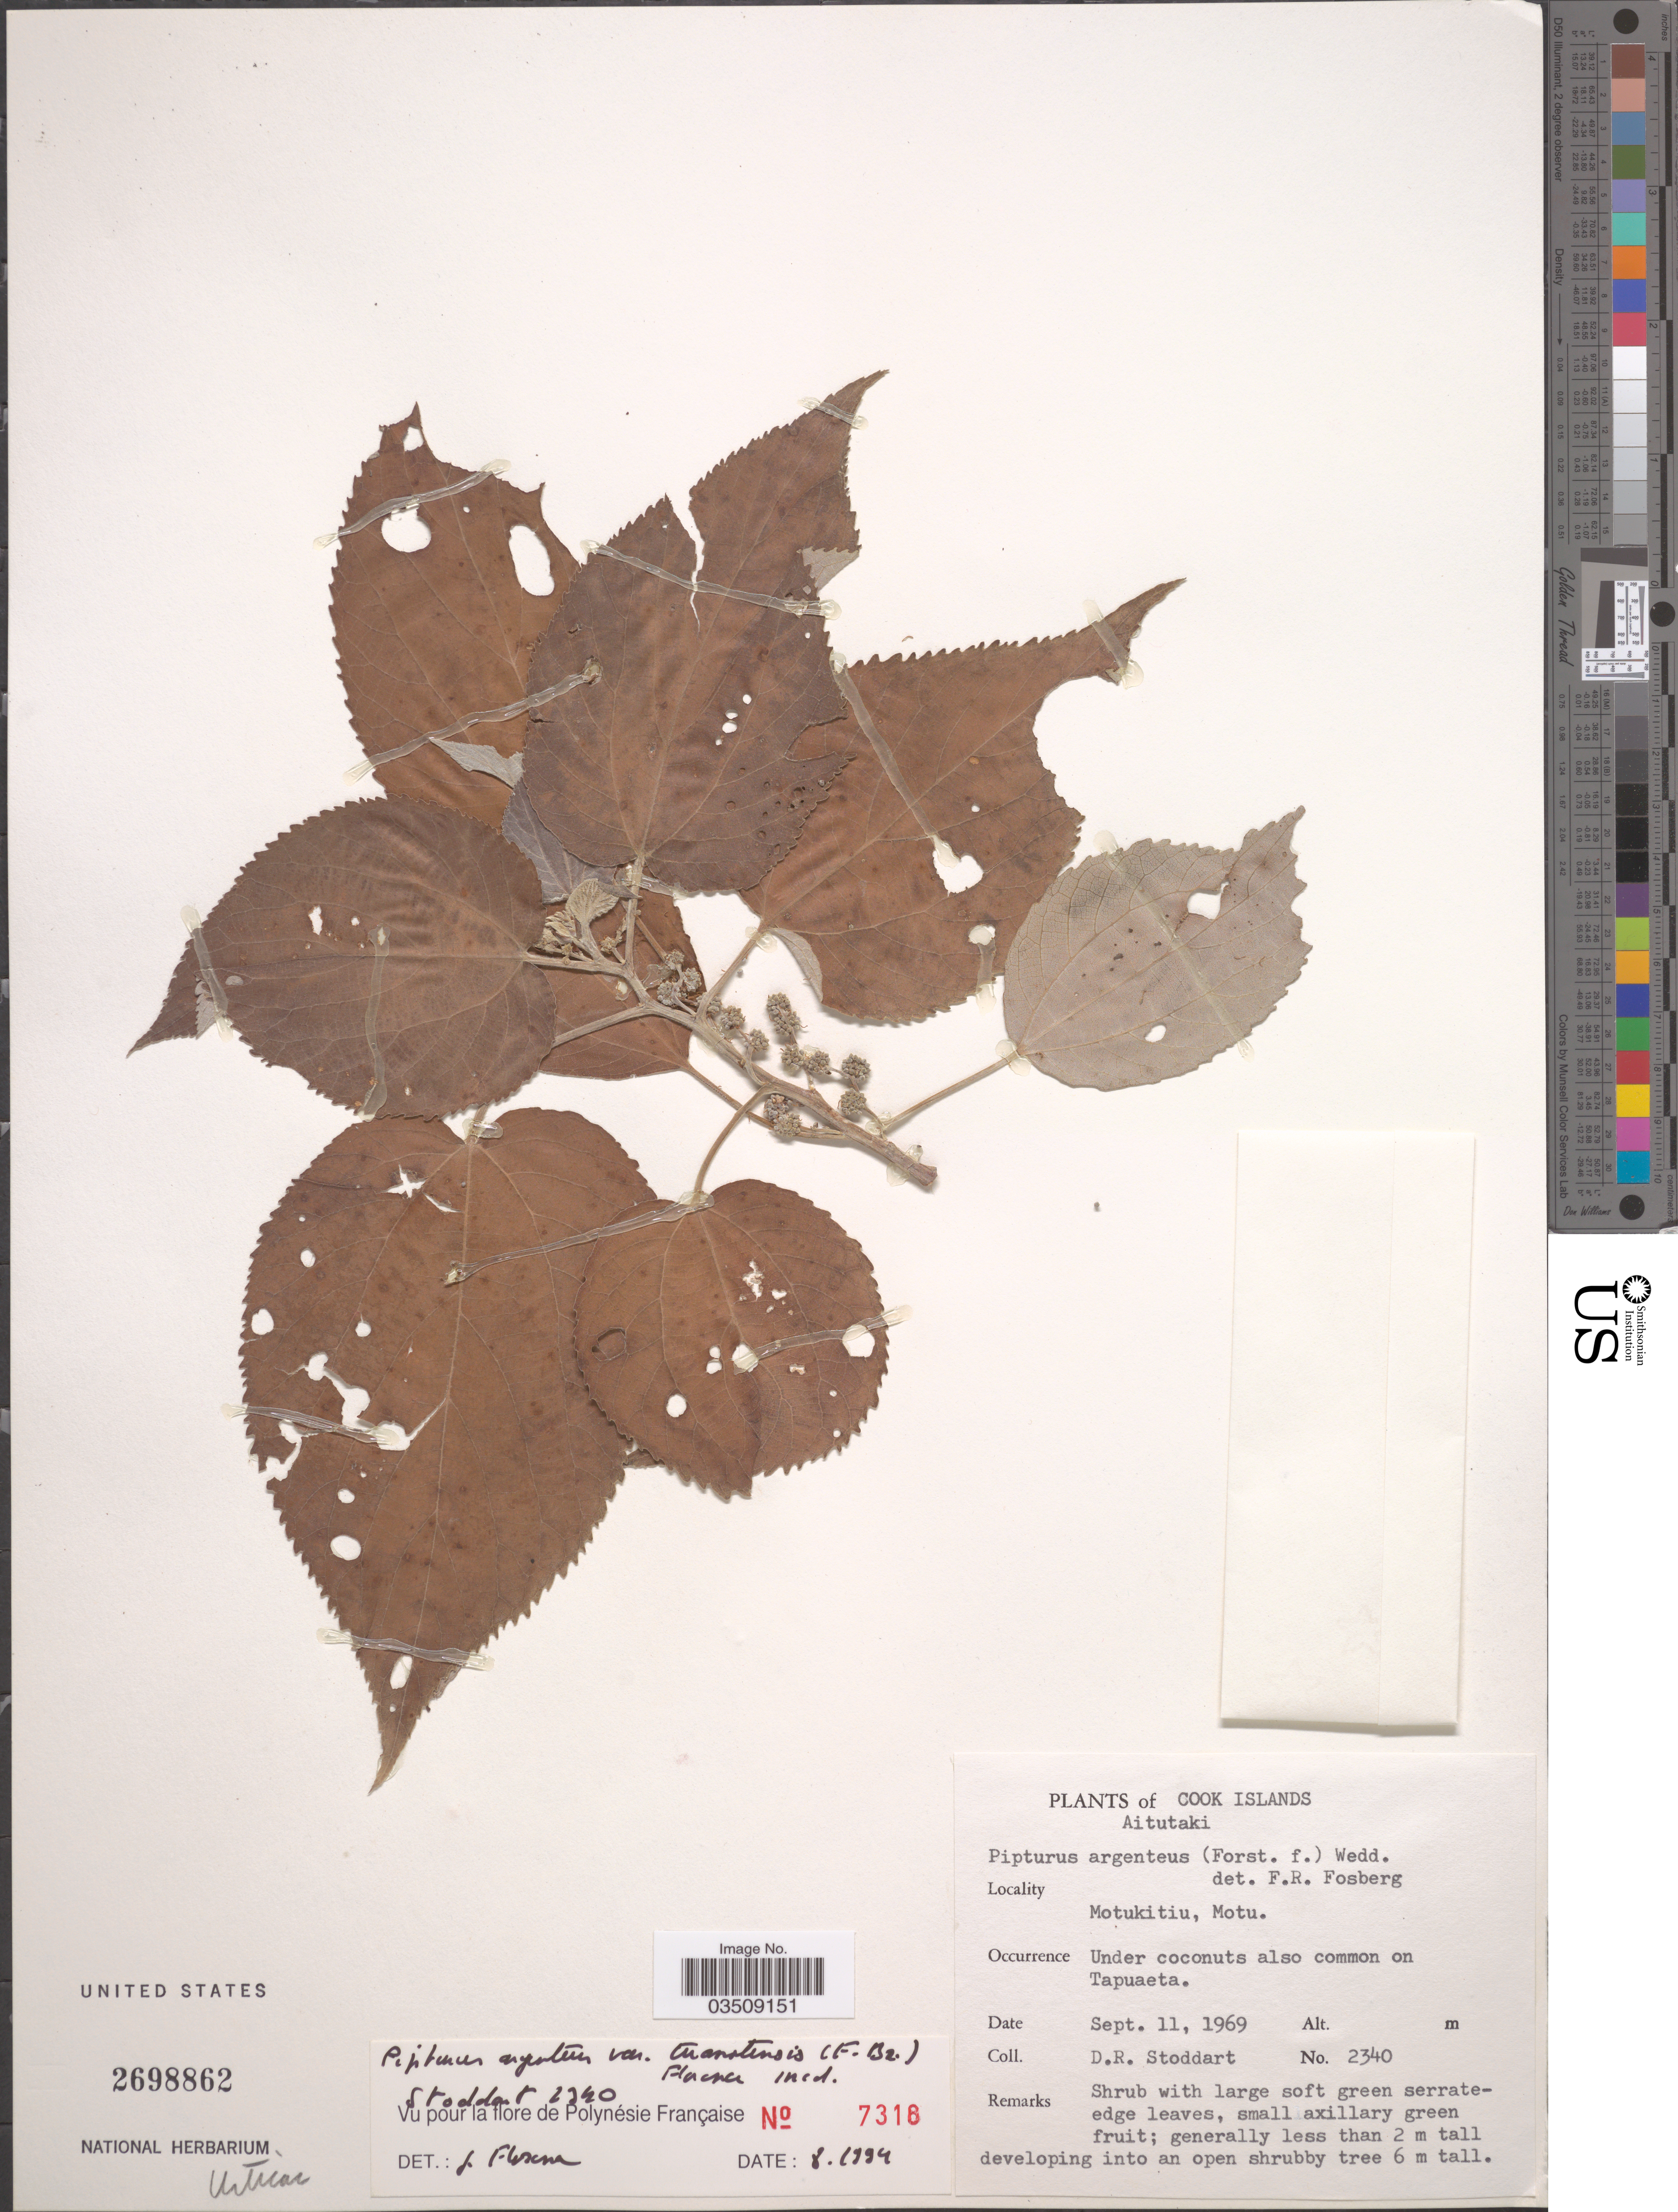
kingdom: Plantae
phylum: Tracheophyta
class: Magnoliopsida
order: Rosales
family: Urticaceae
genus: Pipturus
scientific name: Pipturus argenteus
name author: (G. Forst.) Wedd.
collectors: D. R. Stoddart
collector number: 2340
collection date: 1969-09-11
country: Cook Islands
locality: Aitutaki. Motukitiu, Motu. Under coconuts also common on Tapuaeta.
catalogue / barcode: US 2698862